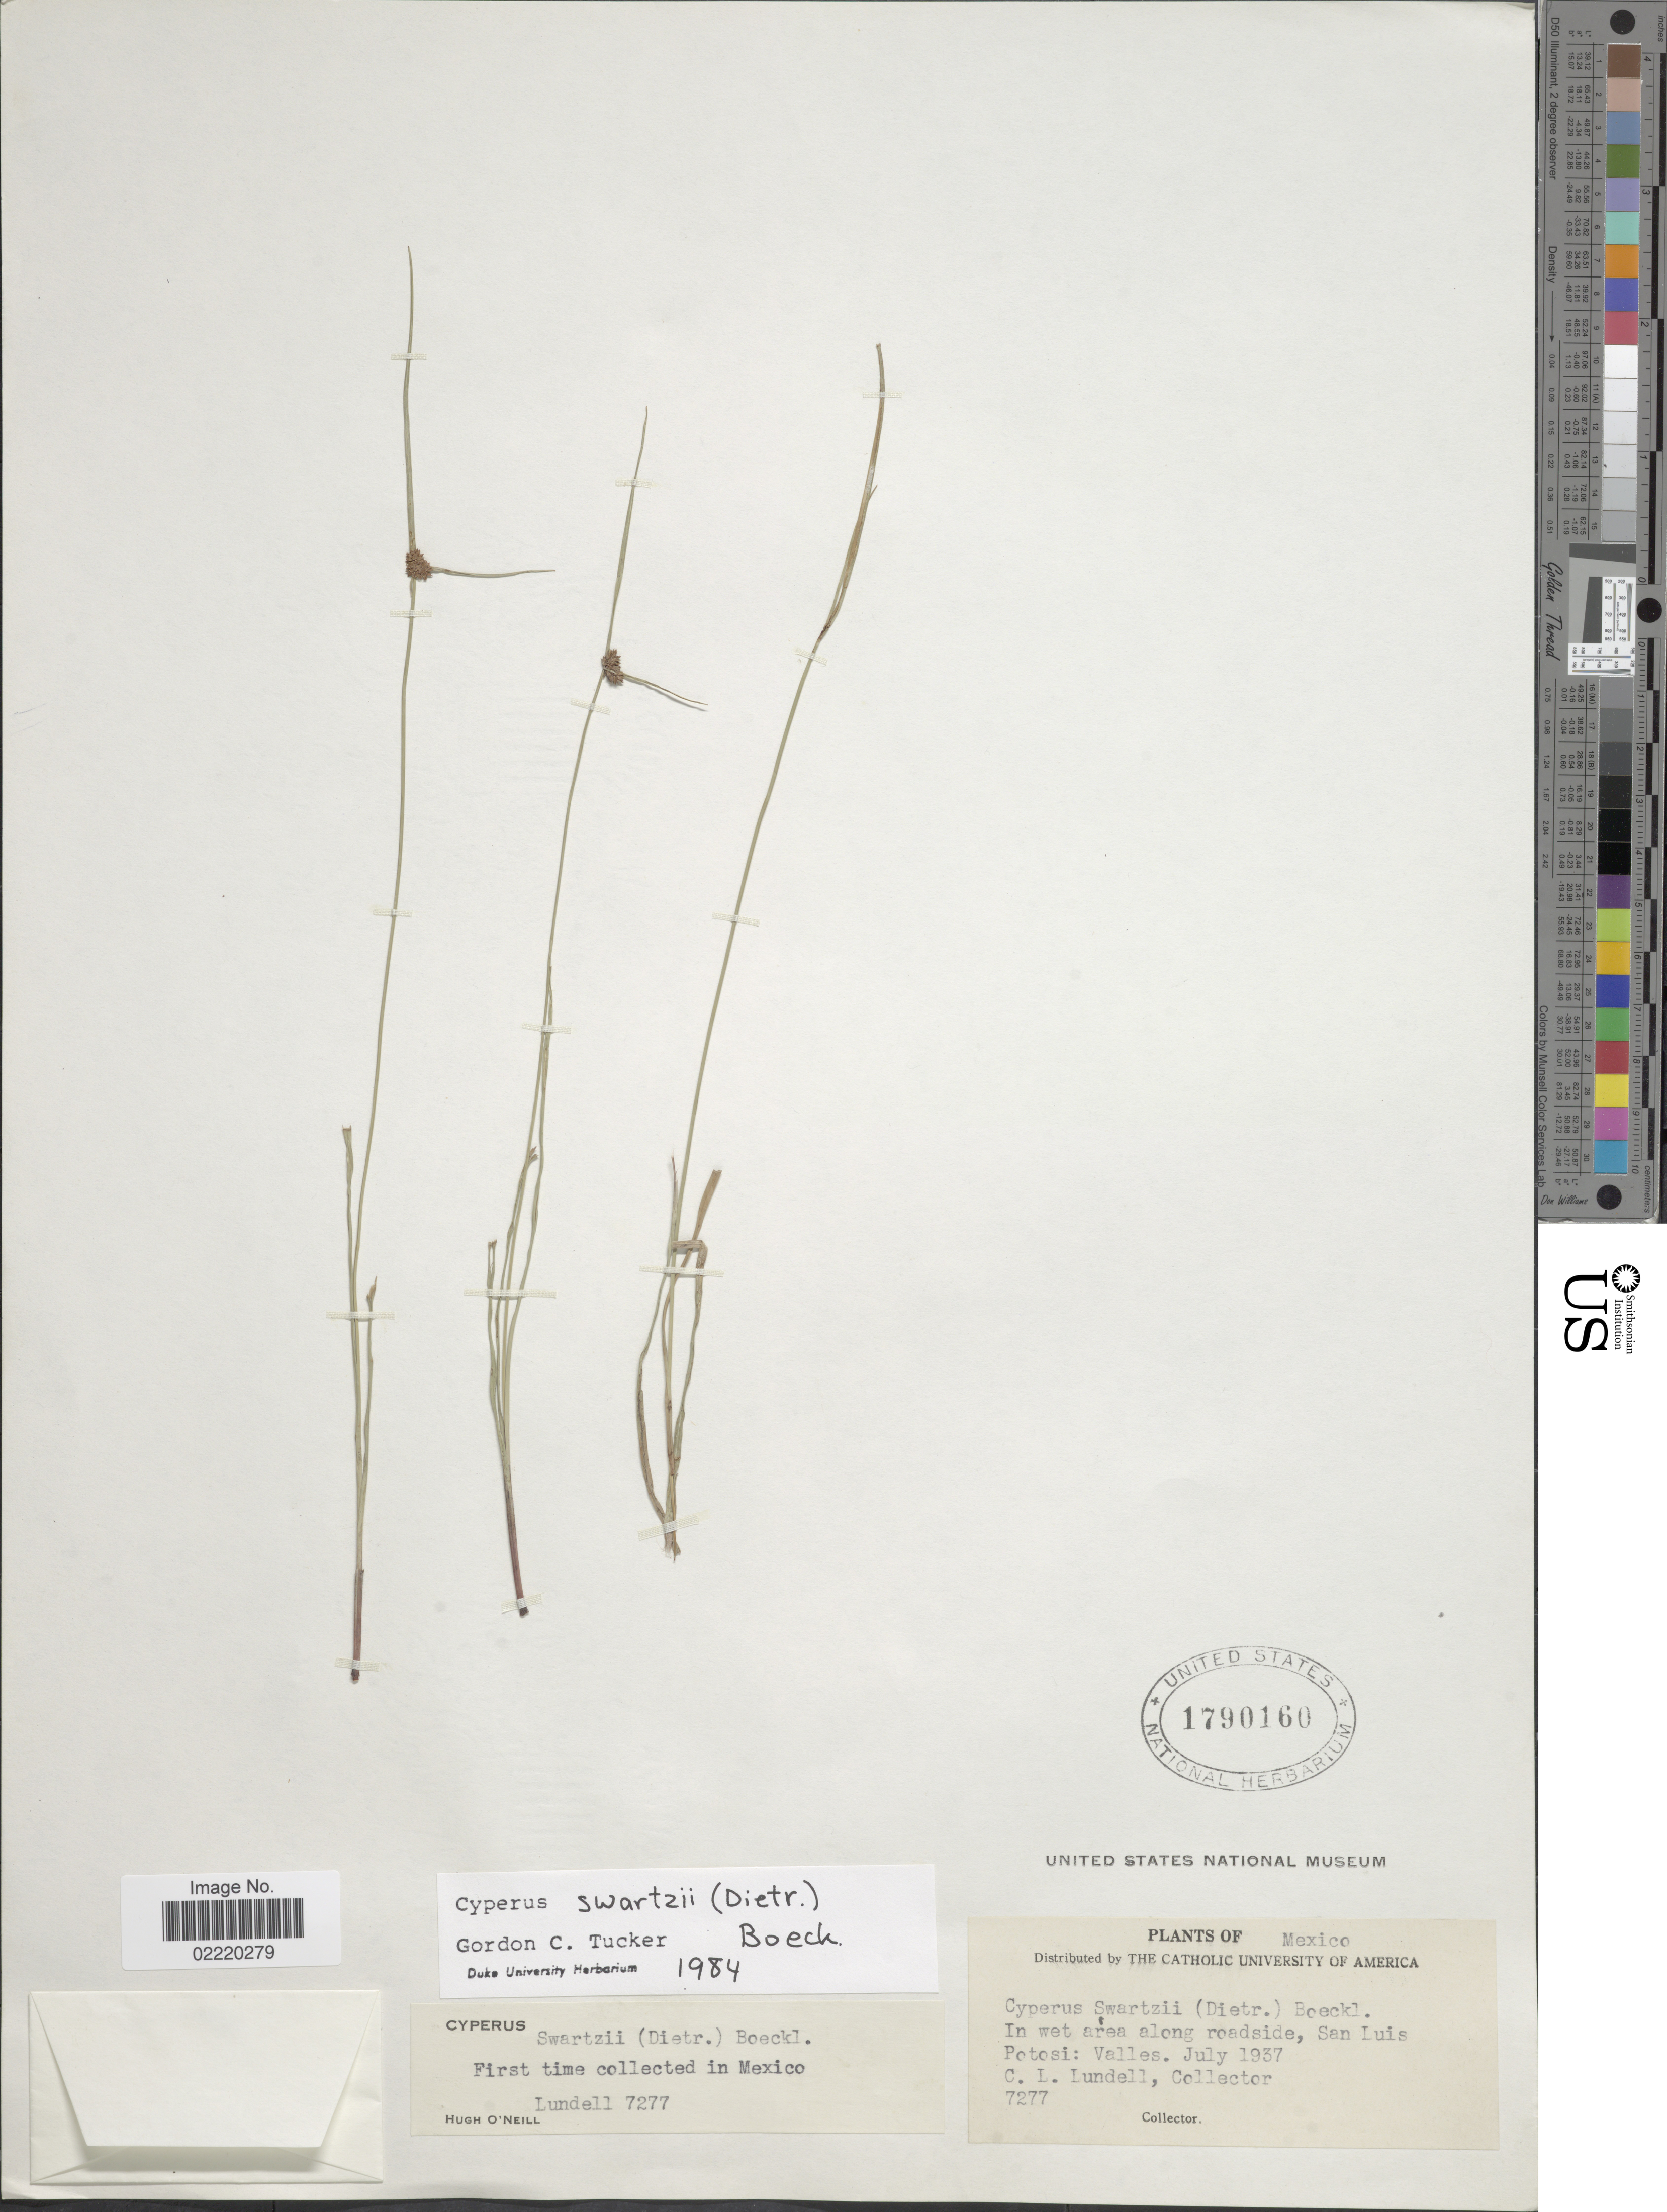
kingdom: Plantae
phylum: Tracheophyta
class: Liliopsida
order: Poales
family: Cyperaceae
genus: Cyperus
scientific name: Cyperus swartzii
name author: (A. Dietr.) Boeckeler ex Kük.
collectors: C. L. Lundell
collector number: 7277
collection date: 1937-07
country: Mexico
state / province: San Luis Potosí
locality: In wet area along roadside.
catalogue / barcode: US 1790160